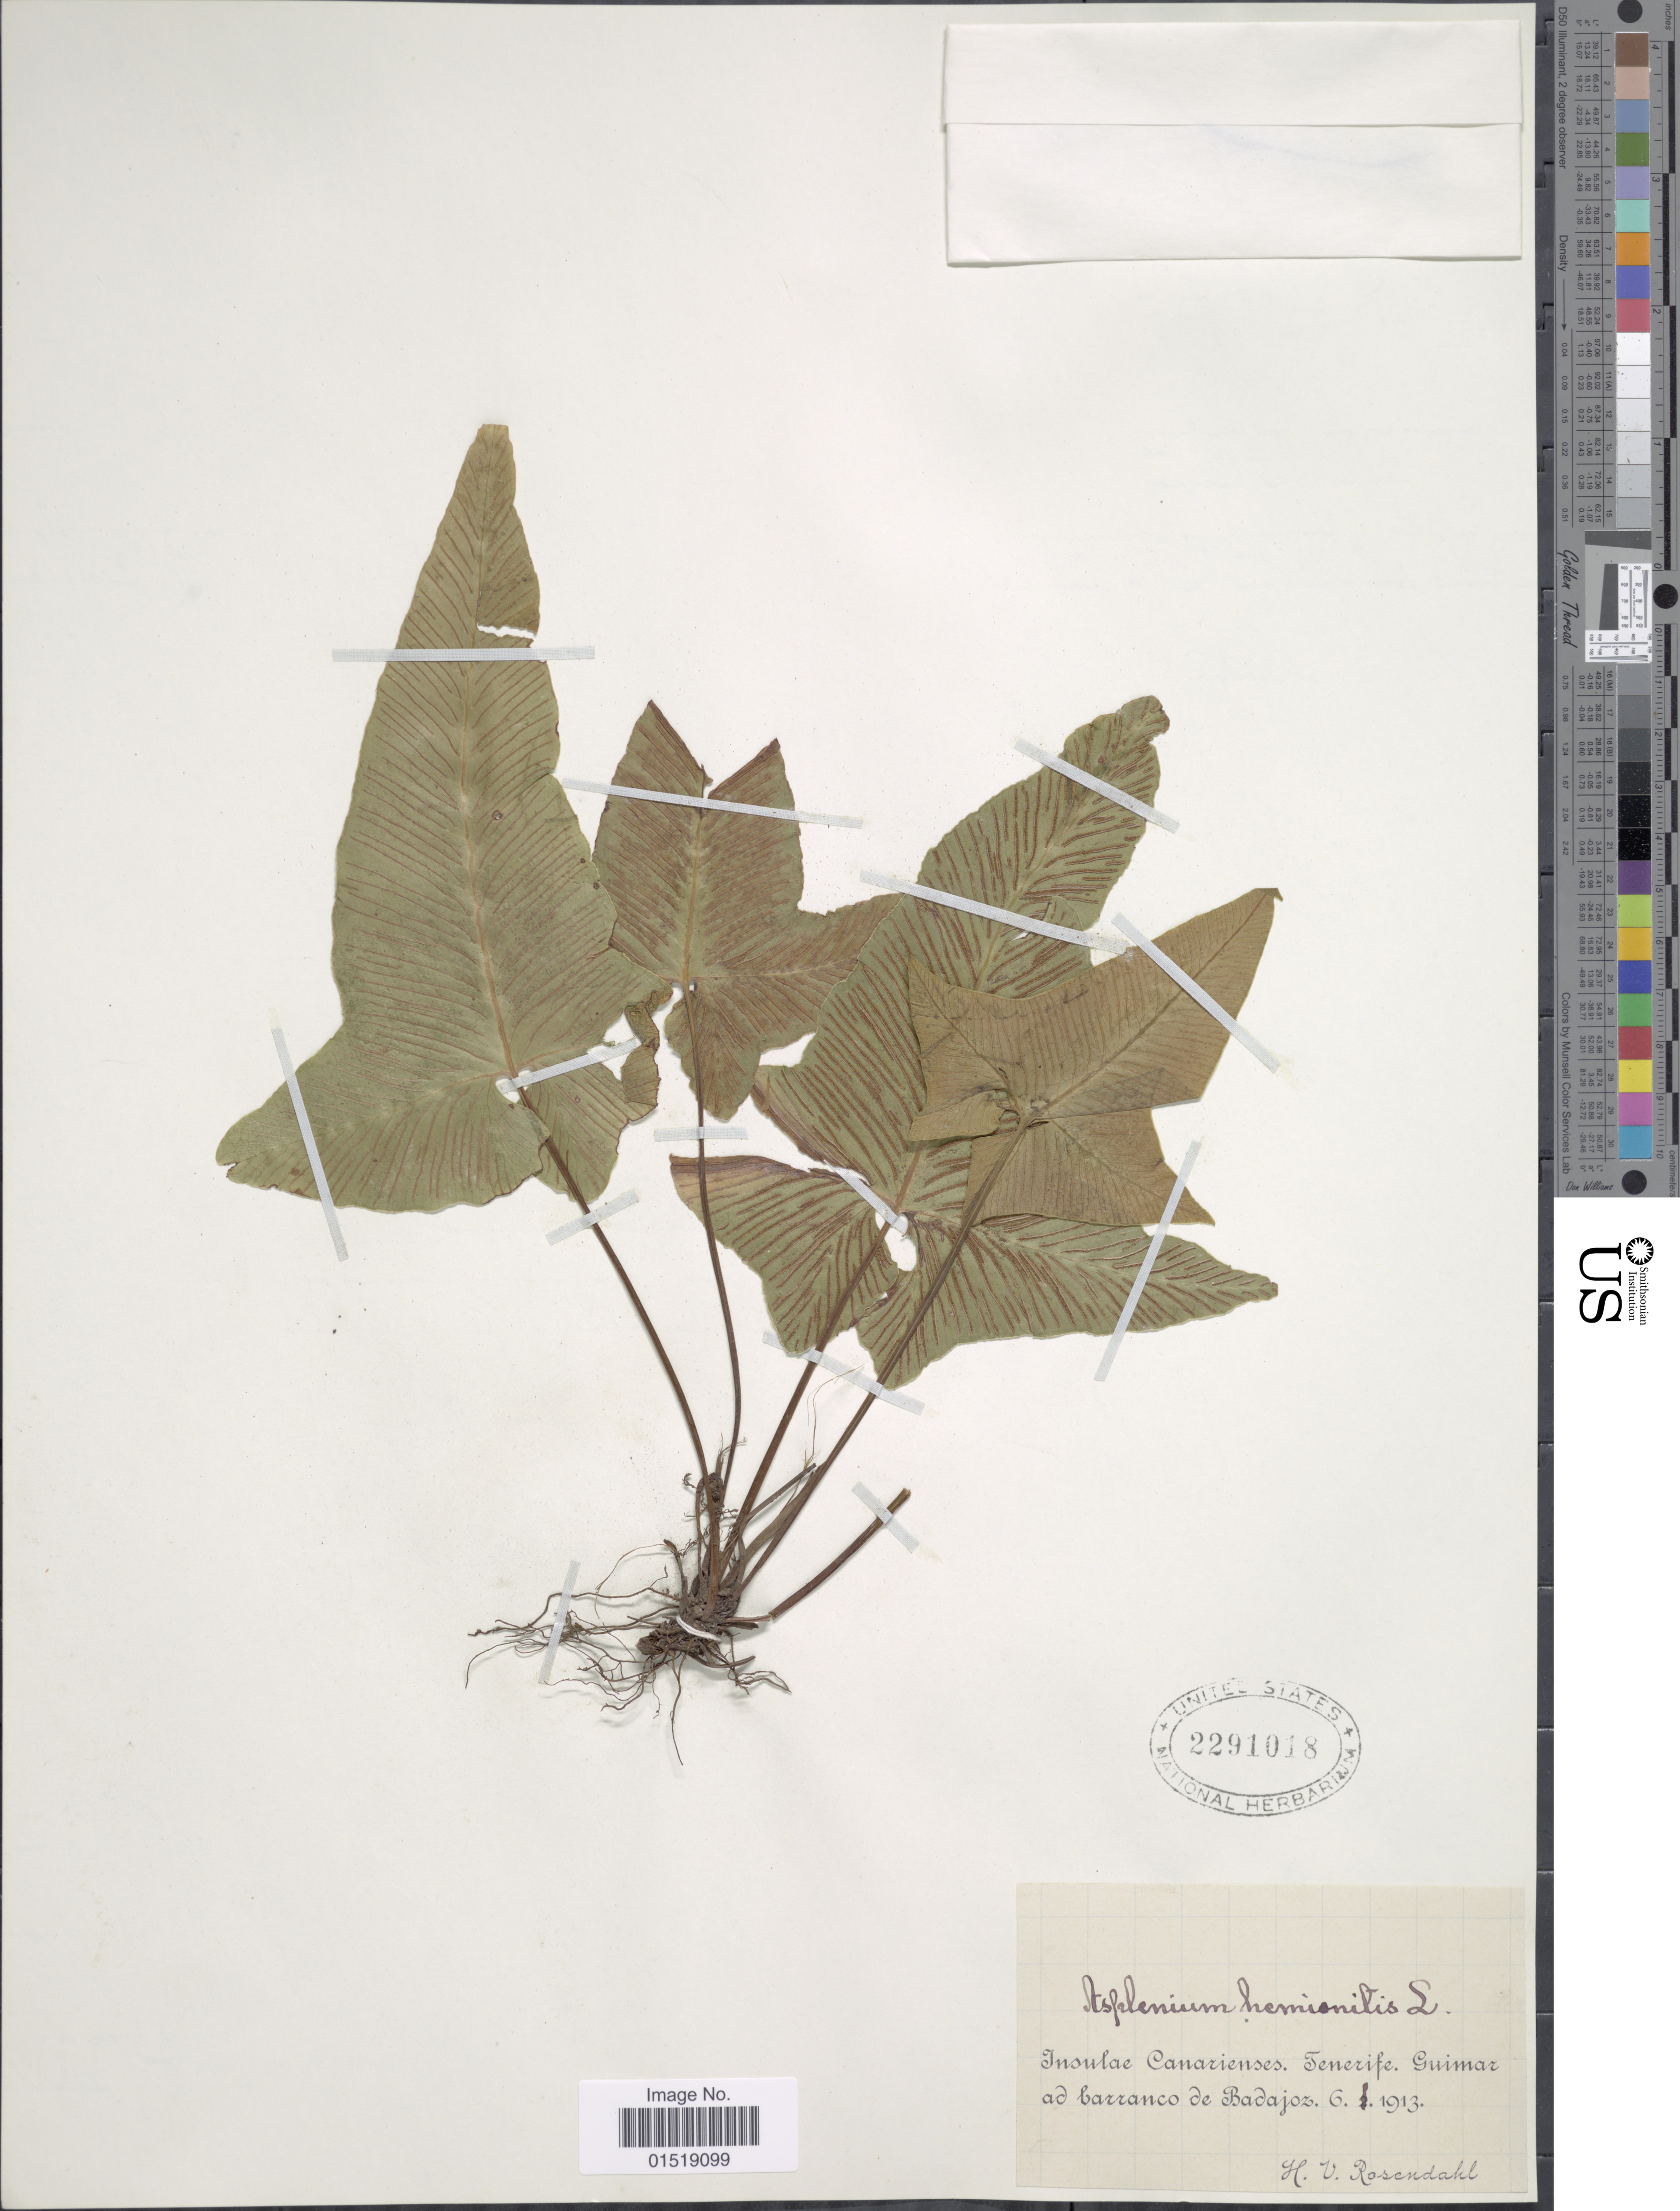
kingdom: Plantae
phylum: Tracheophyta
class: Polypodiopsida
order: Polypodiales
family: Aspleniaceae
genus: Asplenium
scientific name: Asplenium hemionitis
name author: L.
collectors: H. V. Rosendahl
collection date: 1913-01-06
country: Spain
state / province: Canarias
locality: Insulae Canarienses. Tenerife. Guimar ad barranco de Badajoz.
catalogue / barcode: US 2291018